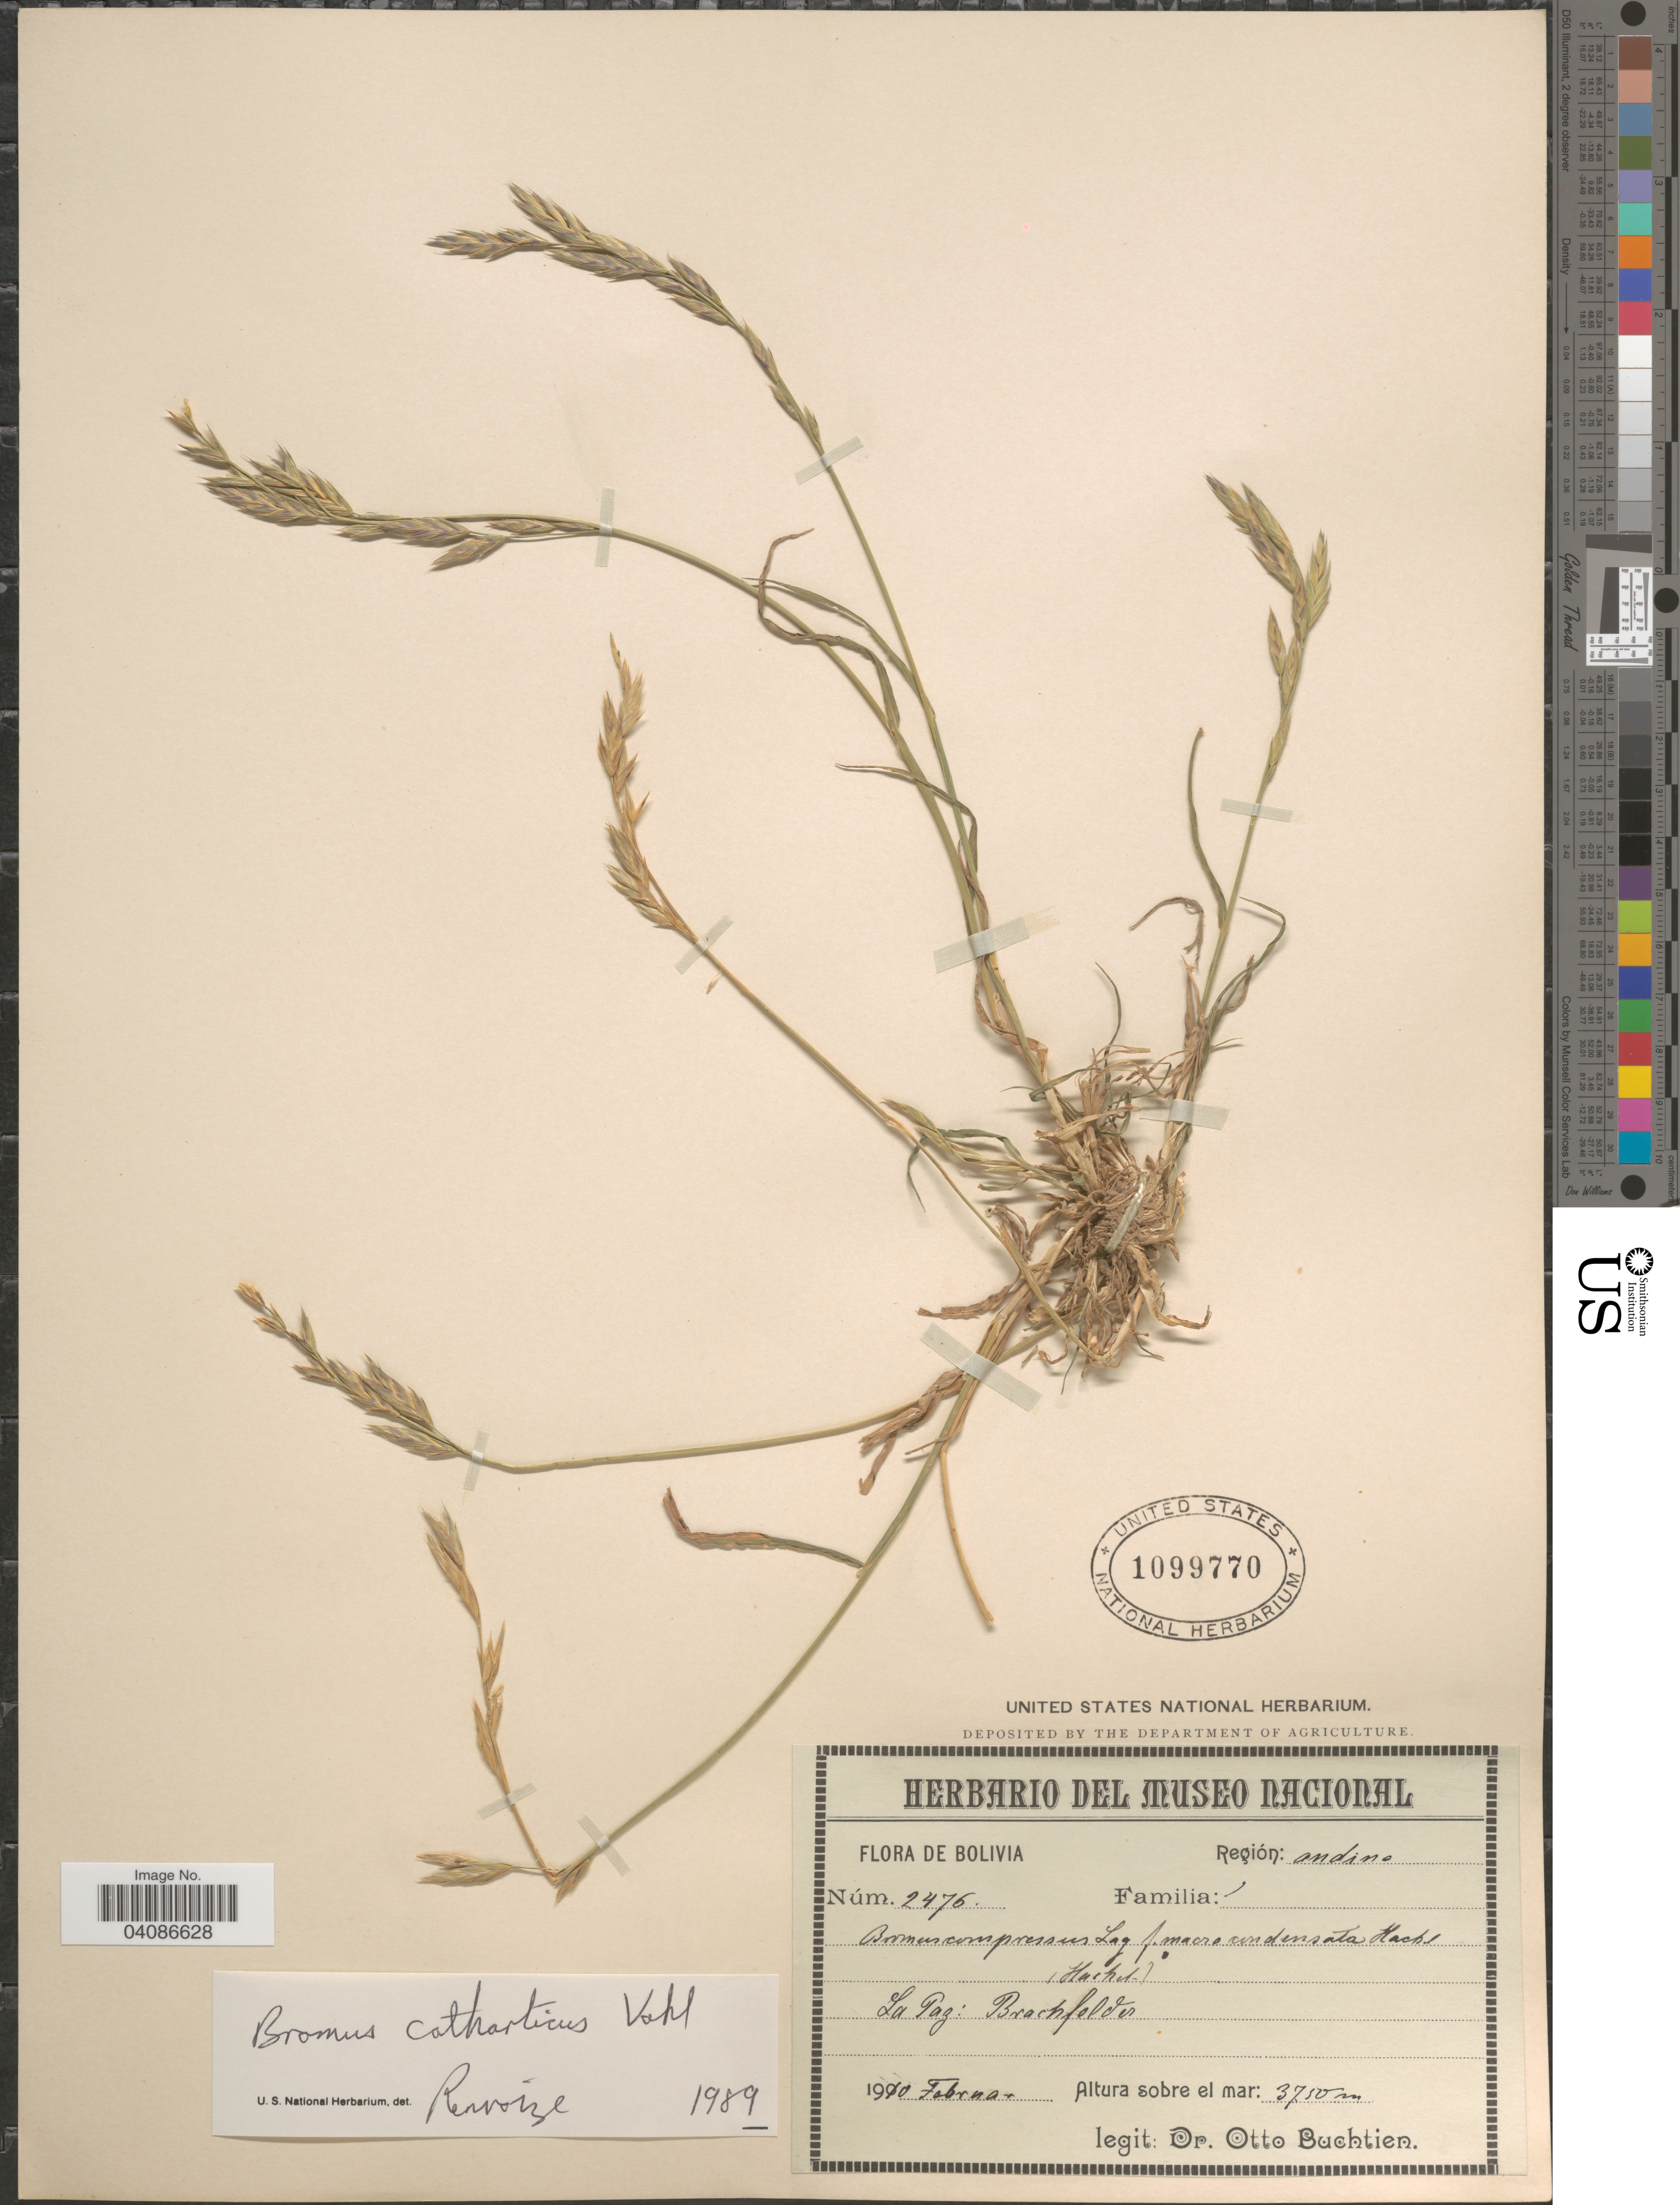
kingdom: Plantae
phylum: Tracheophyta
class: Liliopsida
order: Poales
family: Poaceae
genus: Bromus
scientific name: Bromus catharticus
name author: Vahl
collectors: O. Buchtien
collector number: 2476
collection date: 1910-02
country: Bolivia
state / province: La Paz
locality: Región: andina. Brachfolder.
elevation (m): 3750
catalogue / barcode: US 1099770